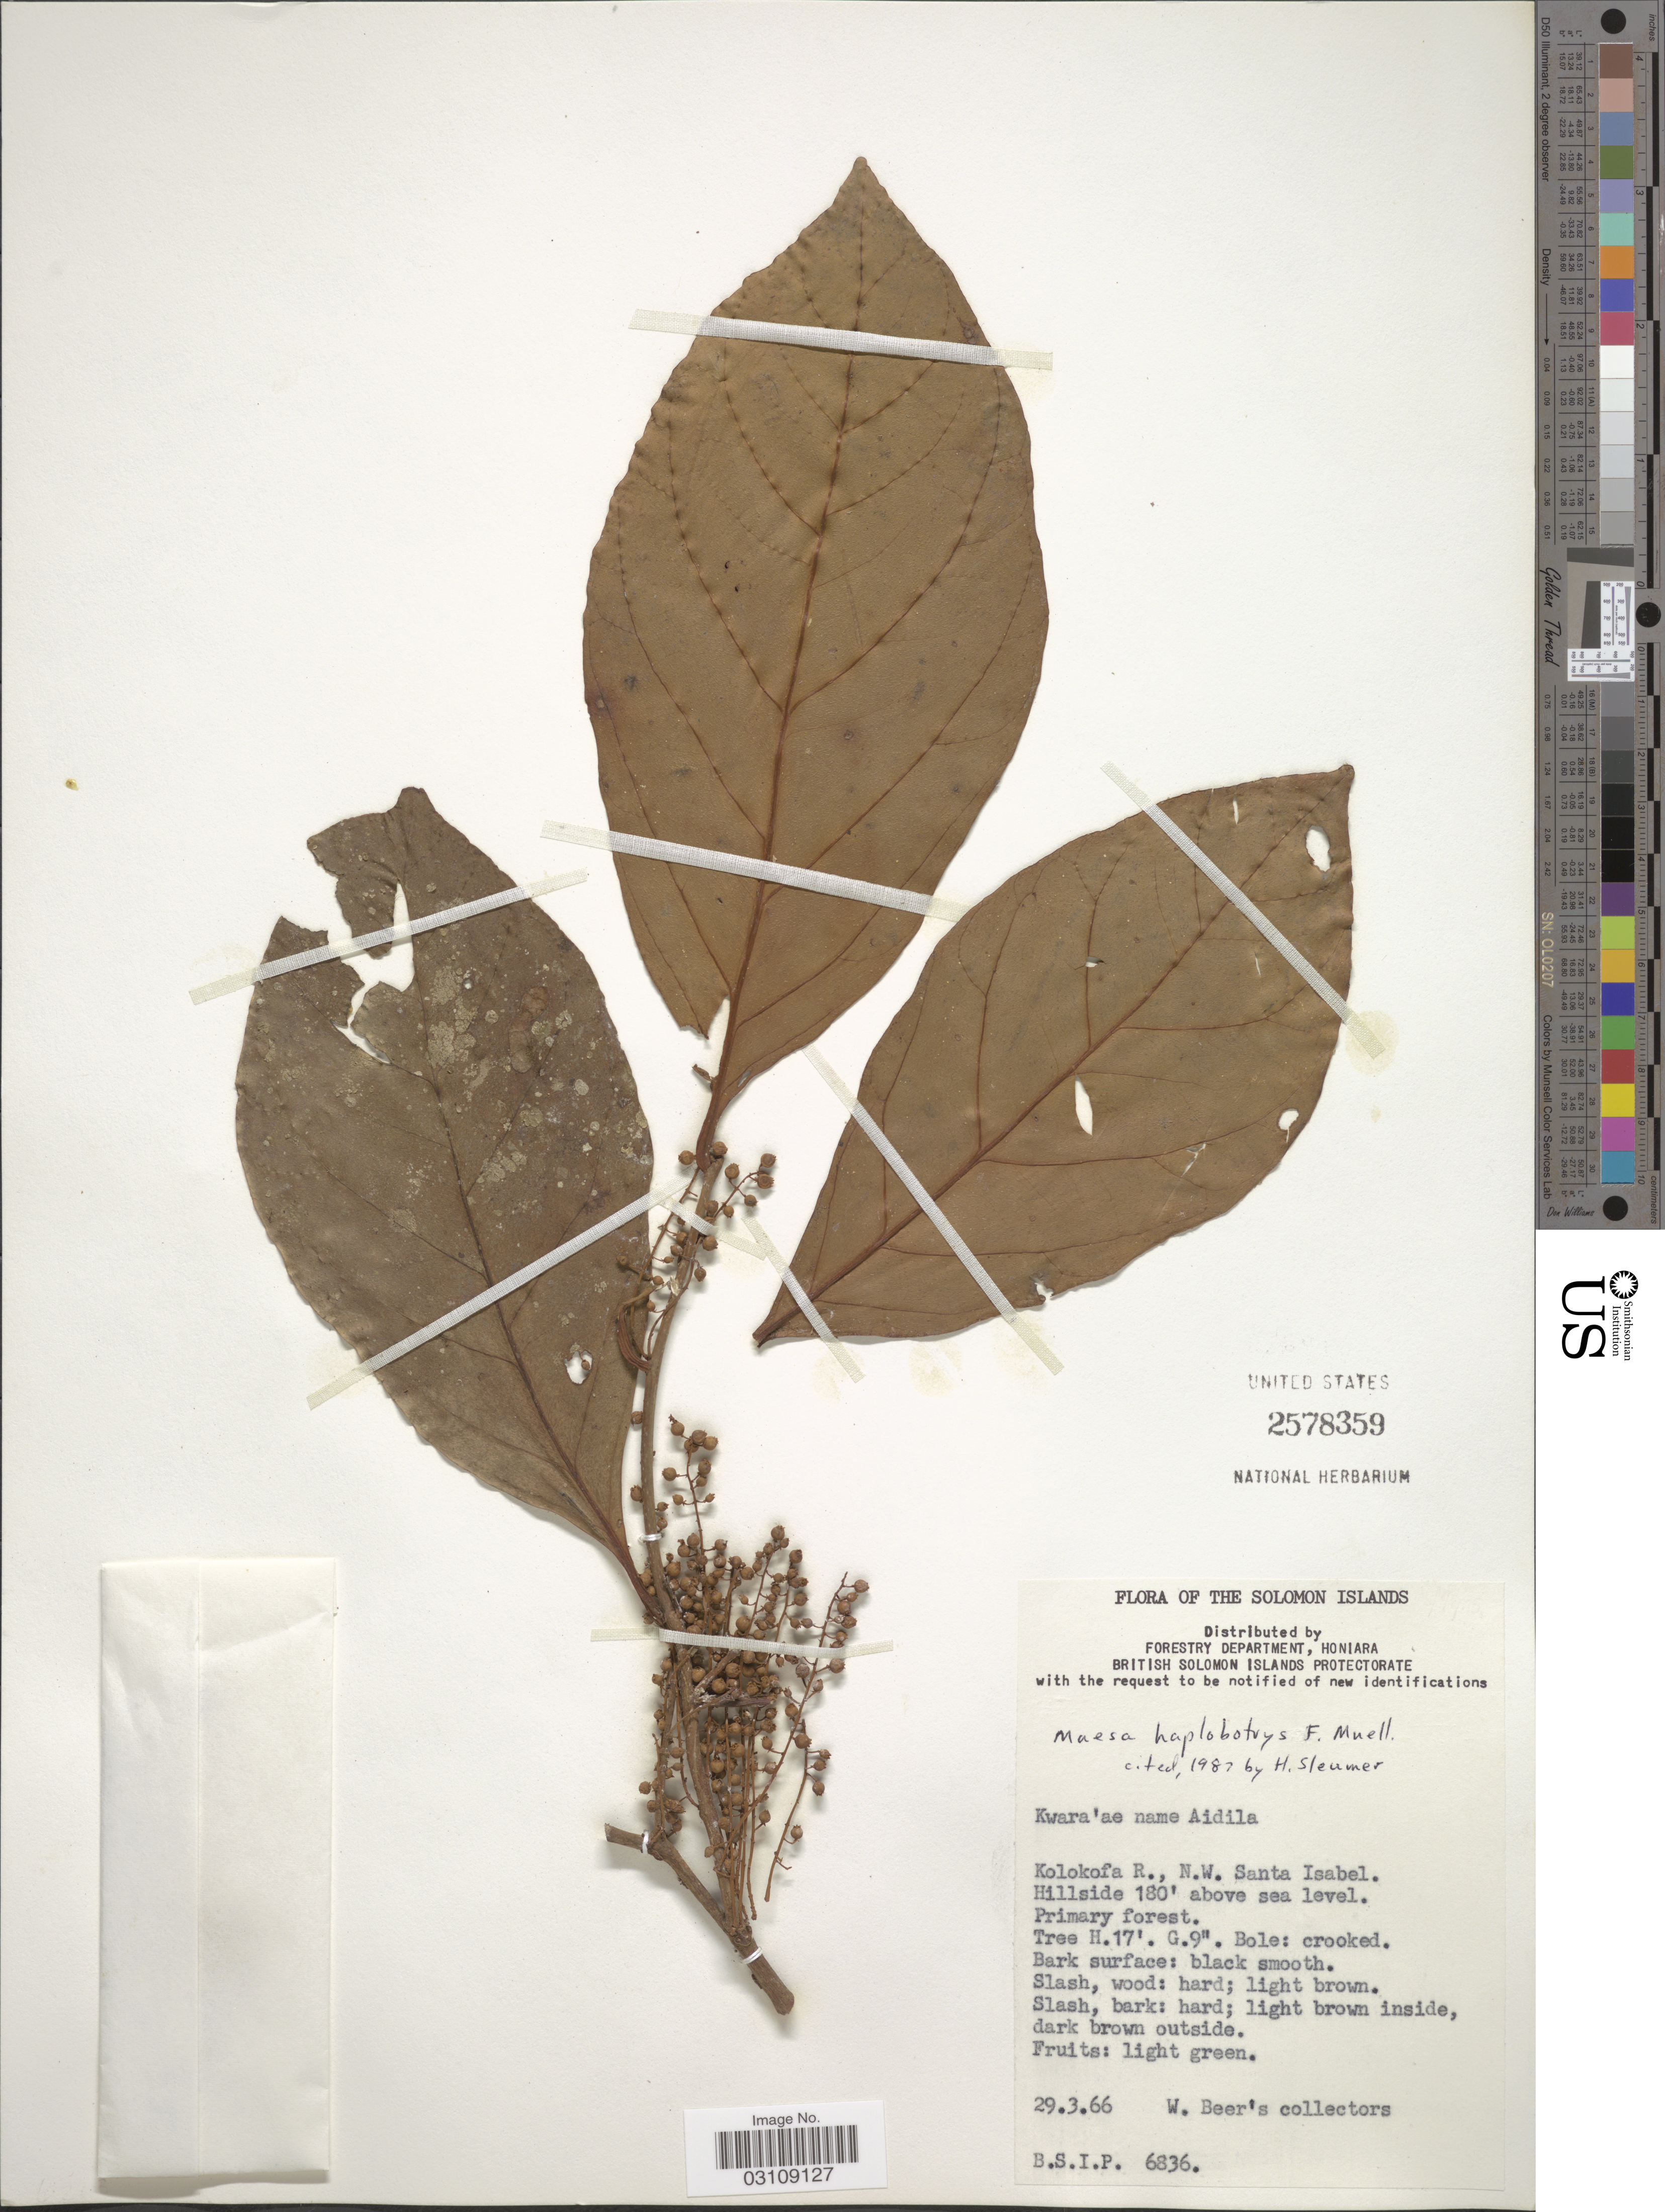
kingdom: Plantae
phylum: Tracheophyta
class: Magnoliopsida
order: Ericales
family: Primulaceae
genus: Maesa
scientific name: Maesa haplobotrys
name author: F. Muell.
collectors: W. Beer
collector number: BSIP6836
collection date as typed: Transcribed d/m/y: 29/3/66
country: Solomon Islands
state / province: Solomon Islands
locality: The Solomon Islands, Kolokofa R., N.W. Santa Isabel.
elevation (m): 55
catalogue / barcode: US 2578359